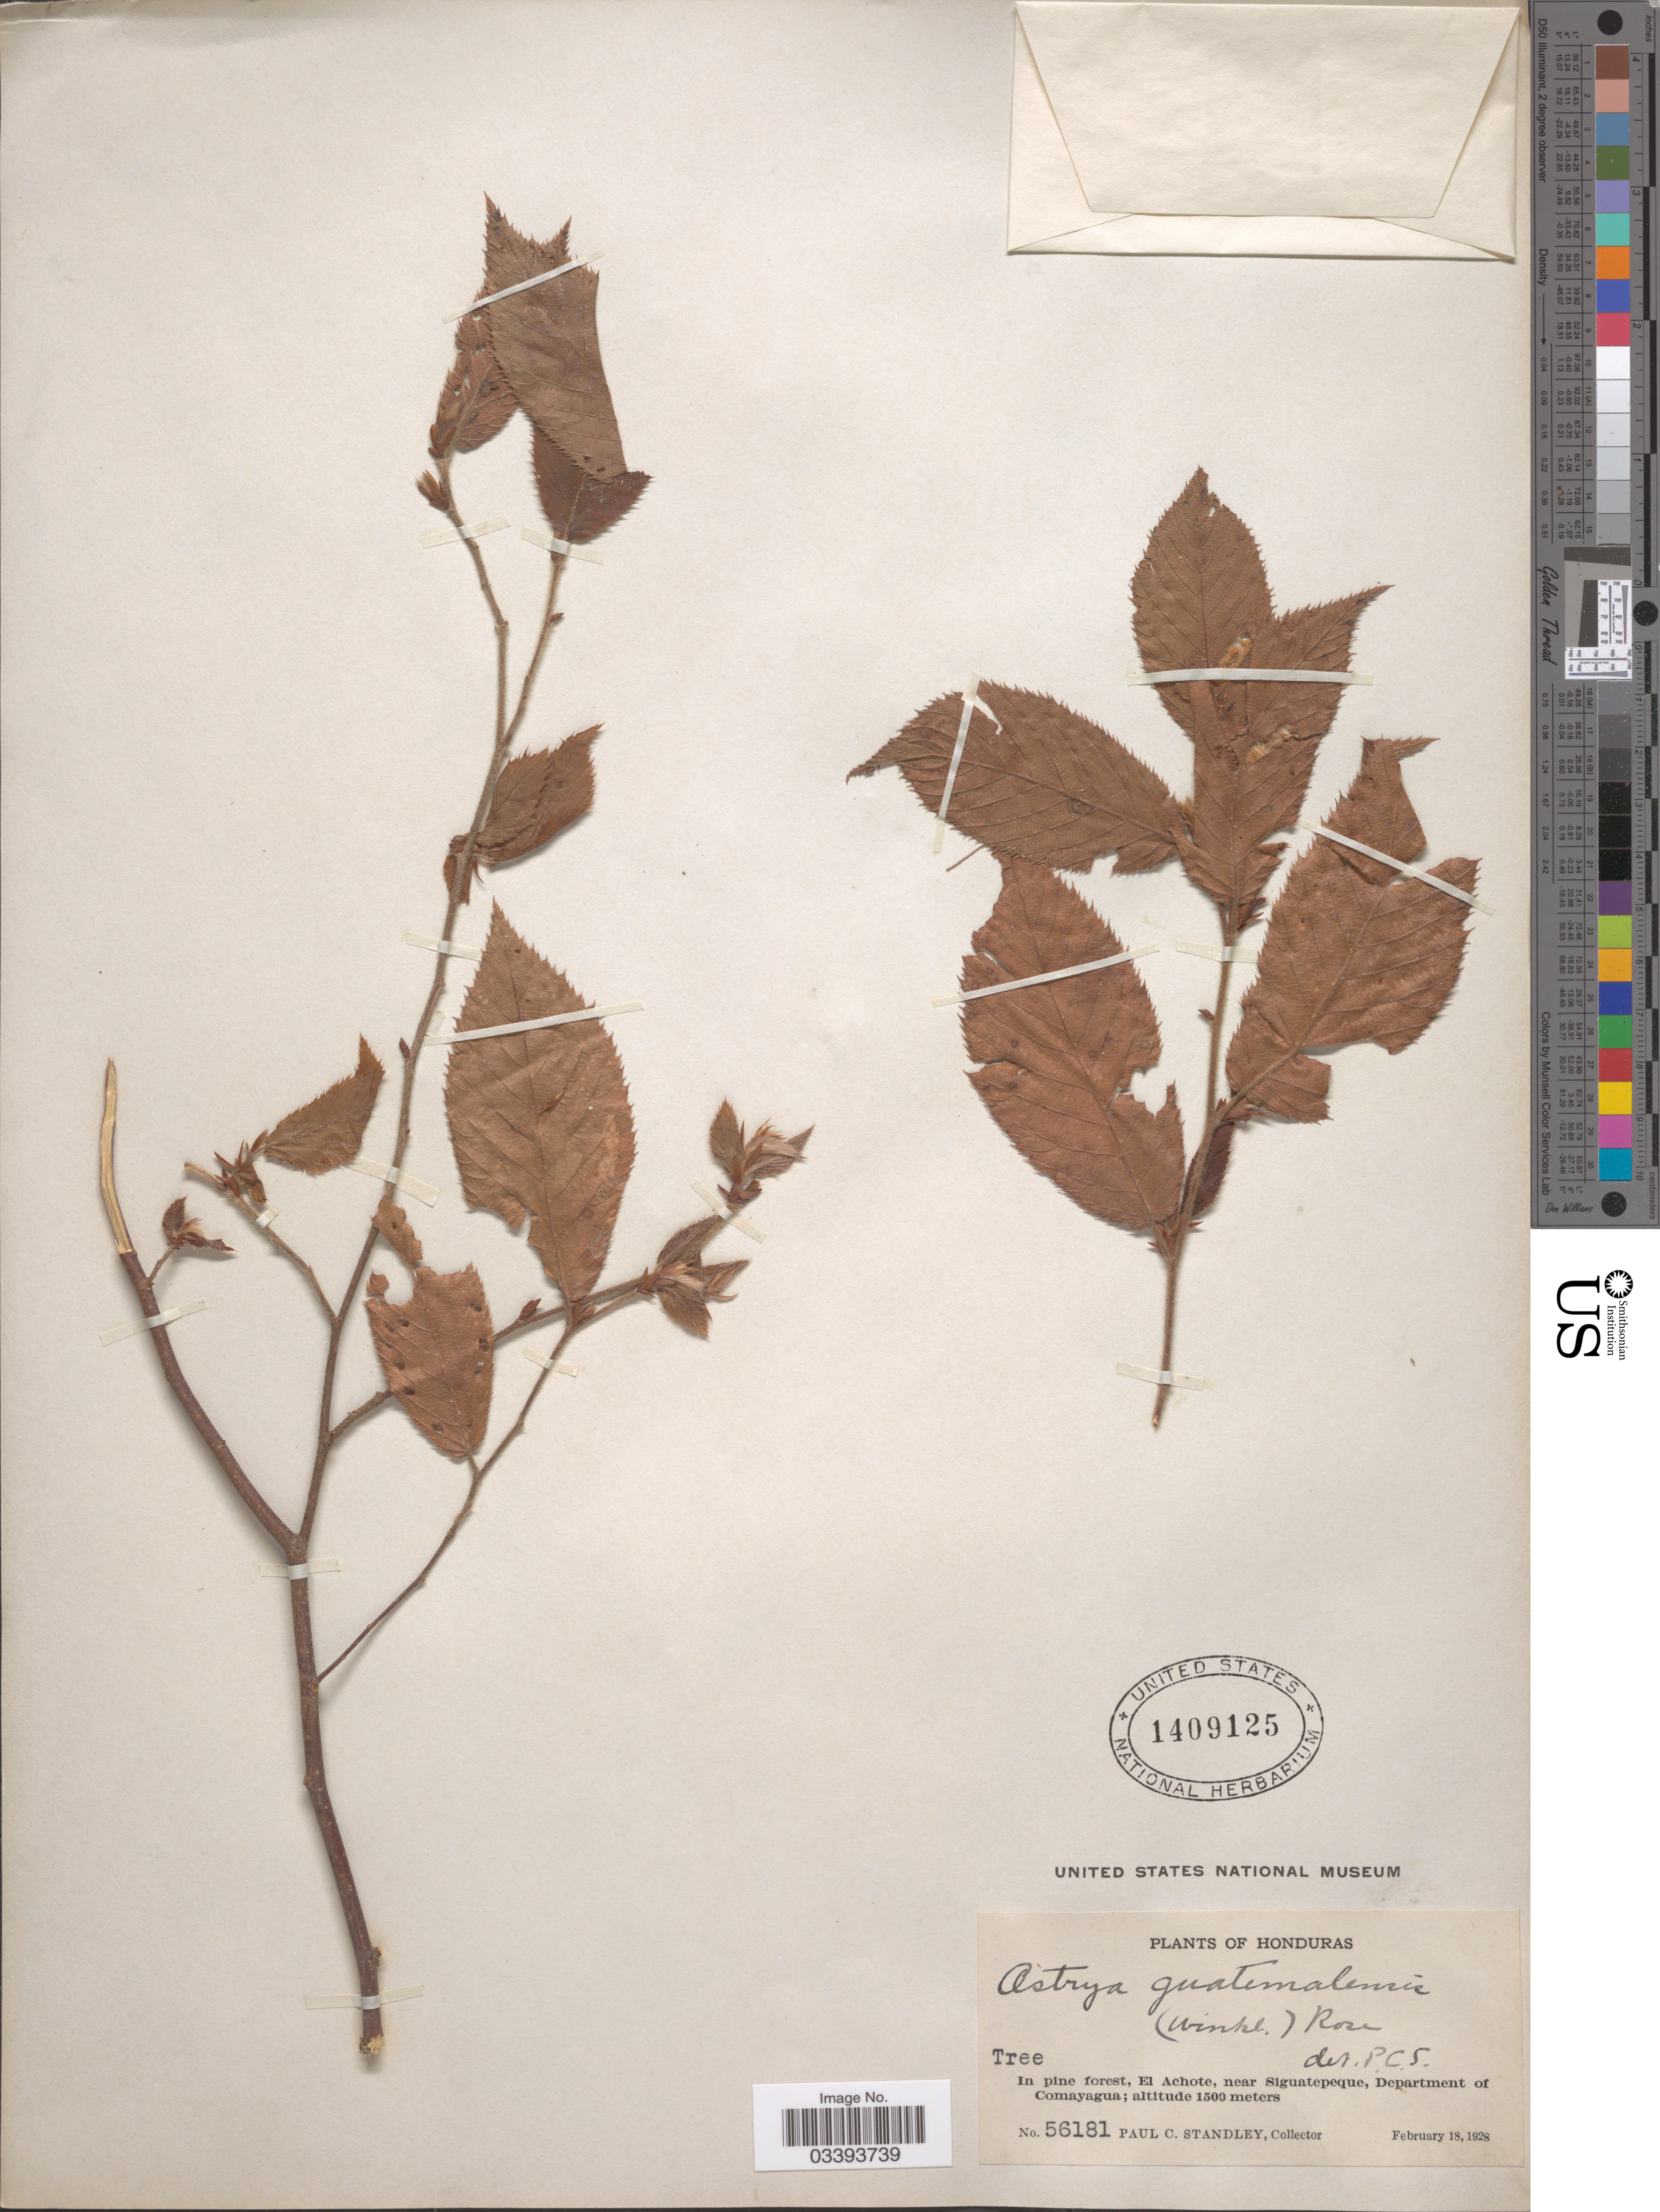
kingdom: Plantae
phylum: Tracheophyta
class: Magnoliopsida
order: Fagales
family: Betulaceae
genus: Ostrya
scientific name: Ostrya guatemalensis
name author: (H.J.P. Winkl.) Rose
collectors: P. C. Standley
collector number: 56181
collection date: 1928-02-18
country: Honduras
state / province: Comayagua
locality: El Achote, near Siguatepeque, Department of Comayagua.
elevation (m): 1500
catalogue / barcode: US 1409125